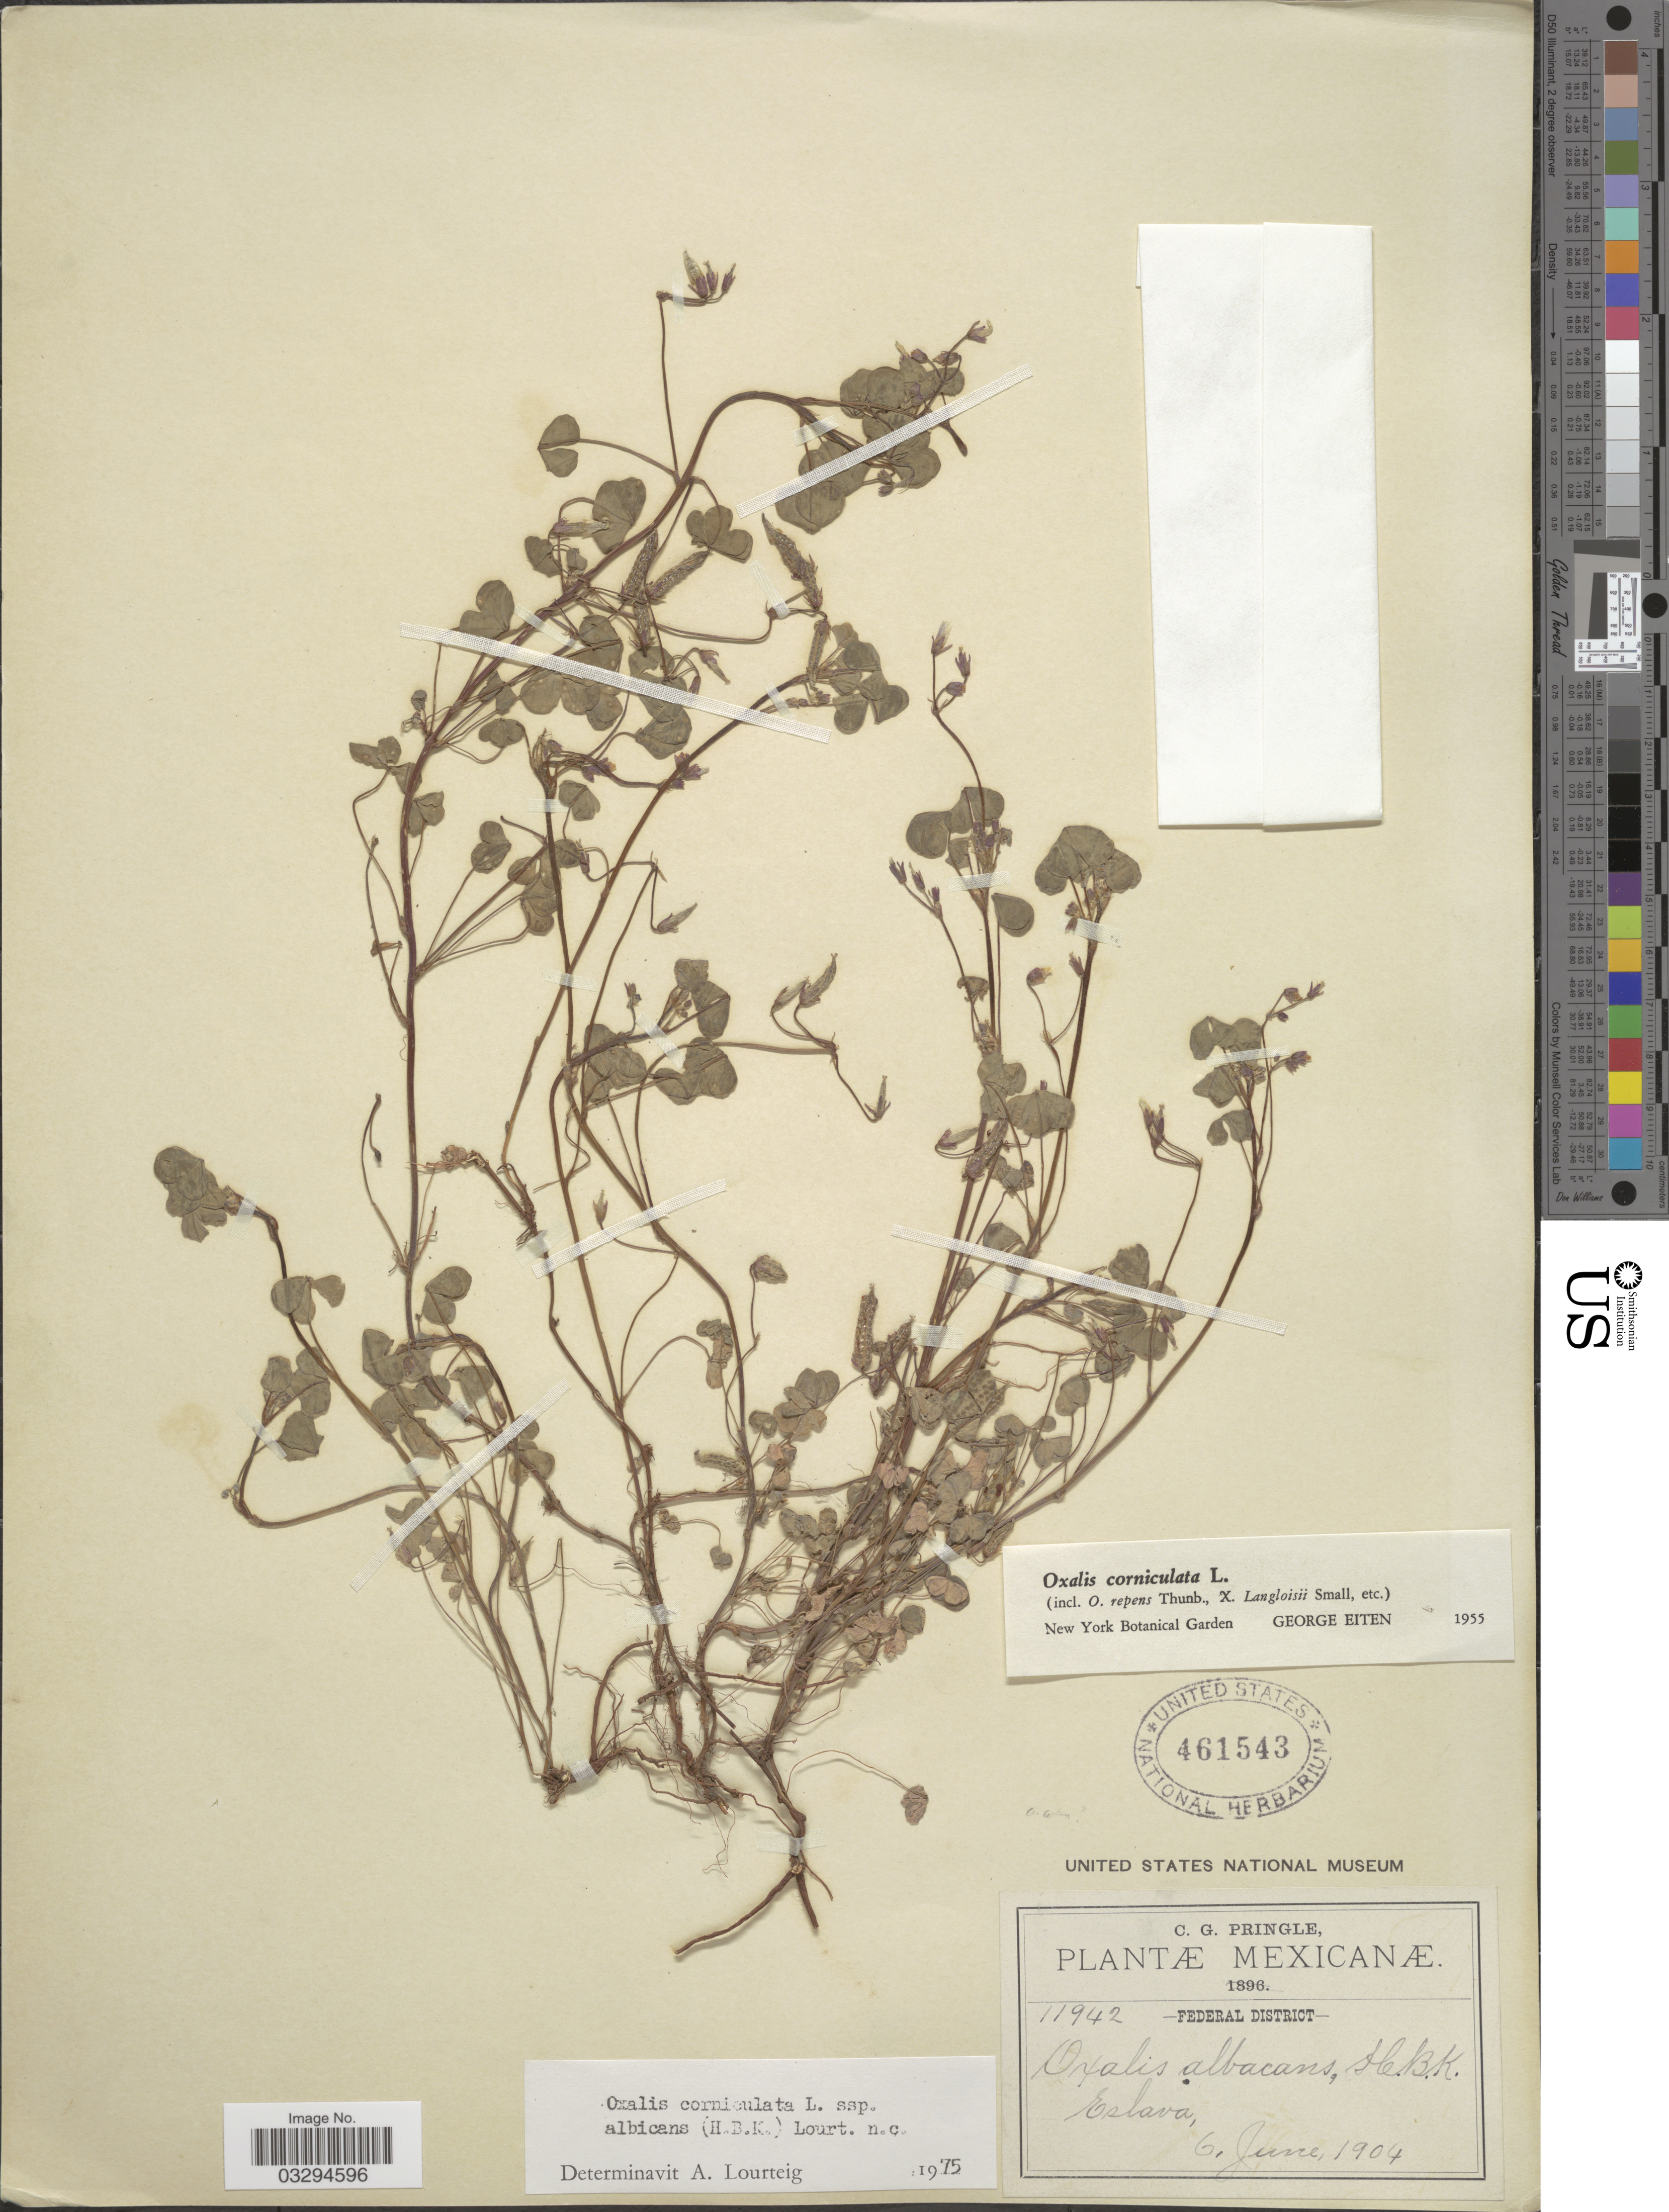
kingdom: Plantae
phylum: Tracheophyta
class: Magnoliopsida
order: Oxalidales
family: Oxalidaceae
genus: Oxalis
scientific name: Oxalis corniculata subsp. albicans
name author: (Kunth) Lourteig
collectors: C. G. Pringle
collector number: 11942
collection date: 1904-06-06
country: Mexico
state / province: Distrito Federal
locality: Federal District. Eslava.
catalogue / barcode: US 461543